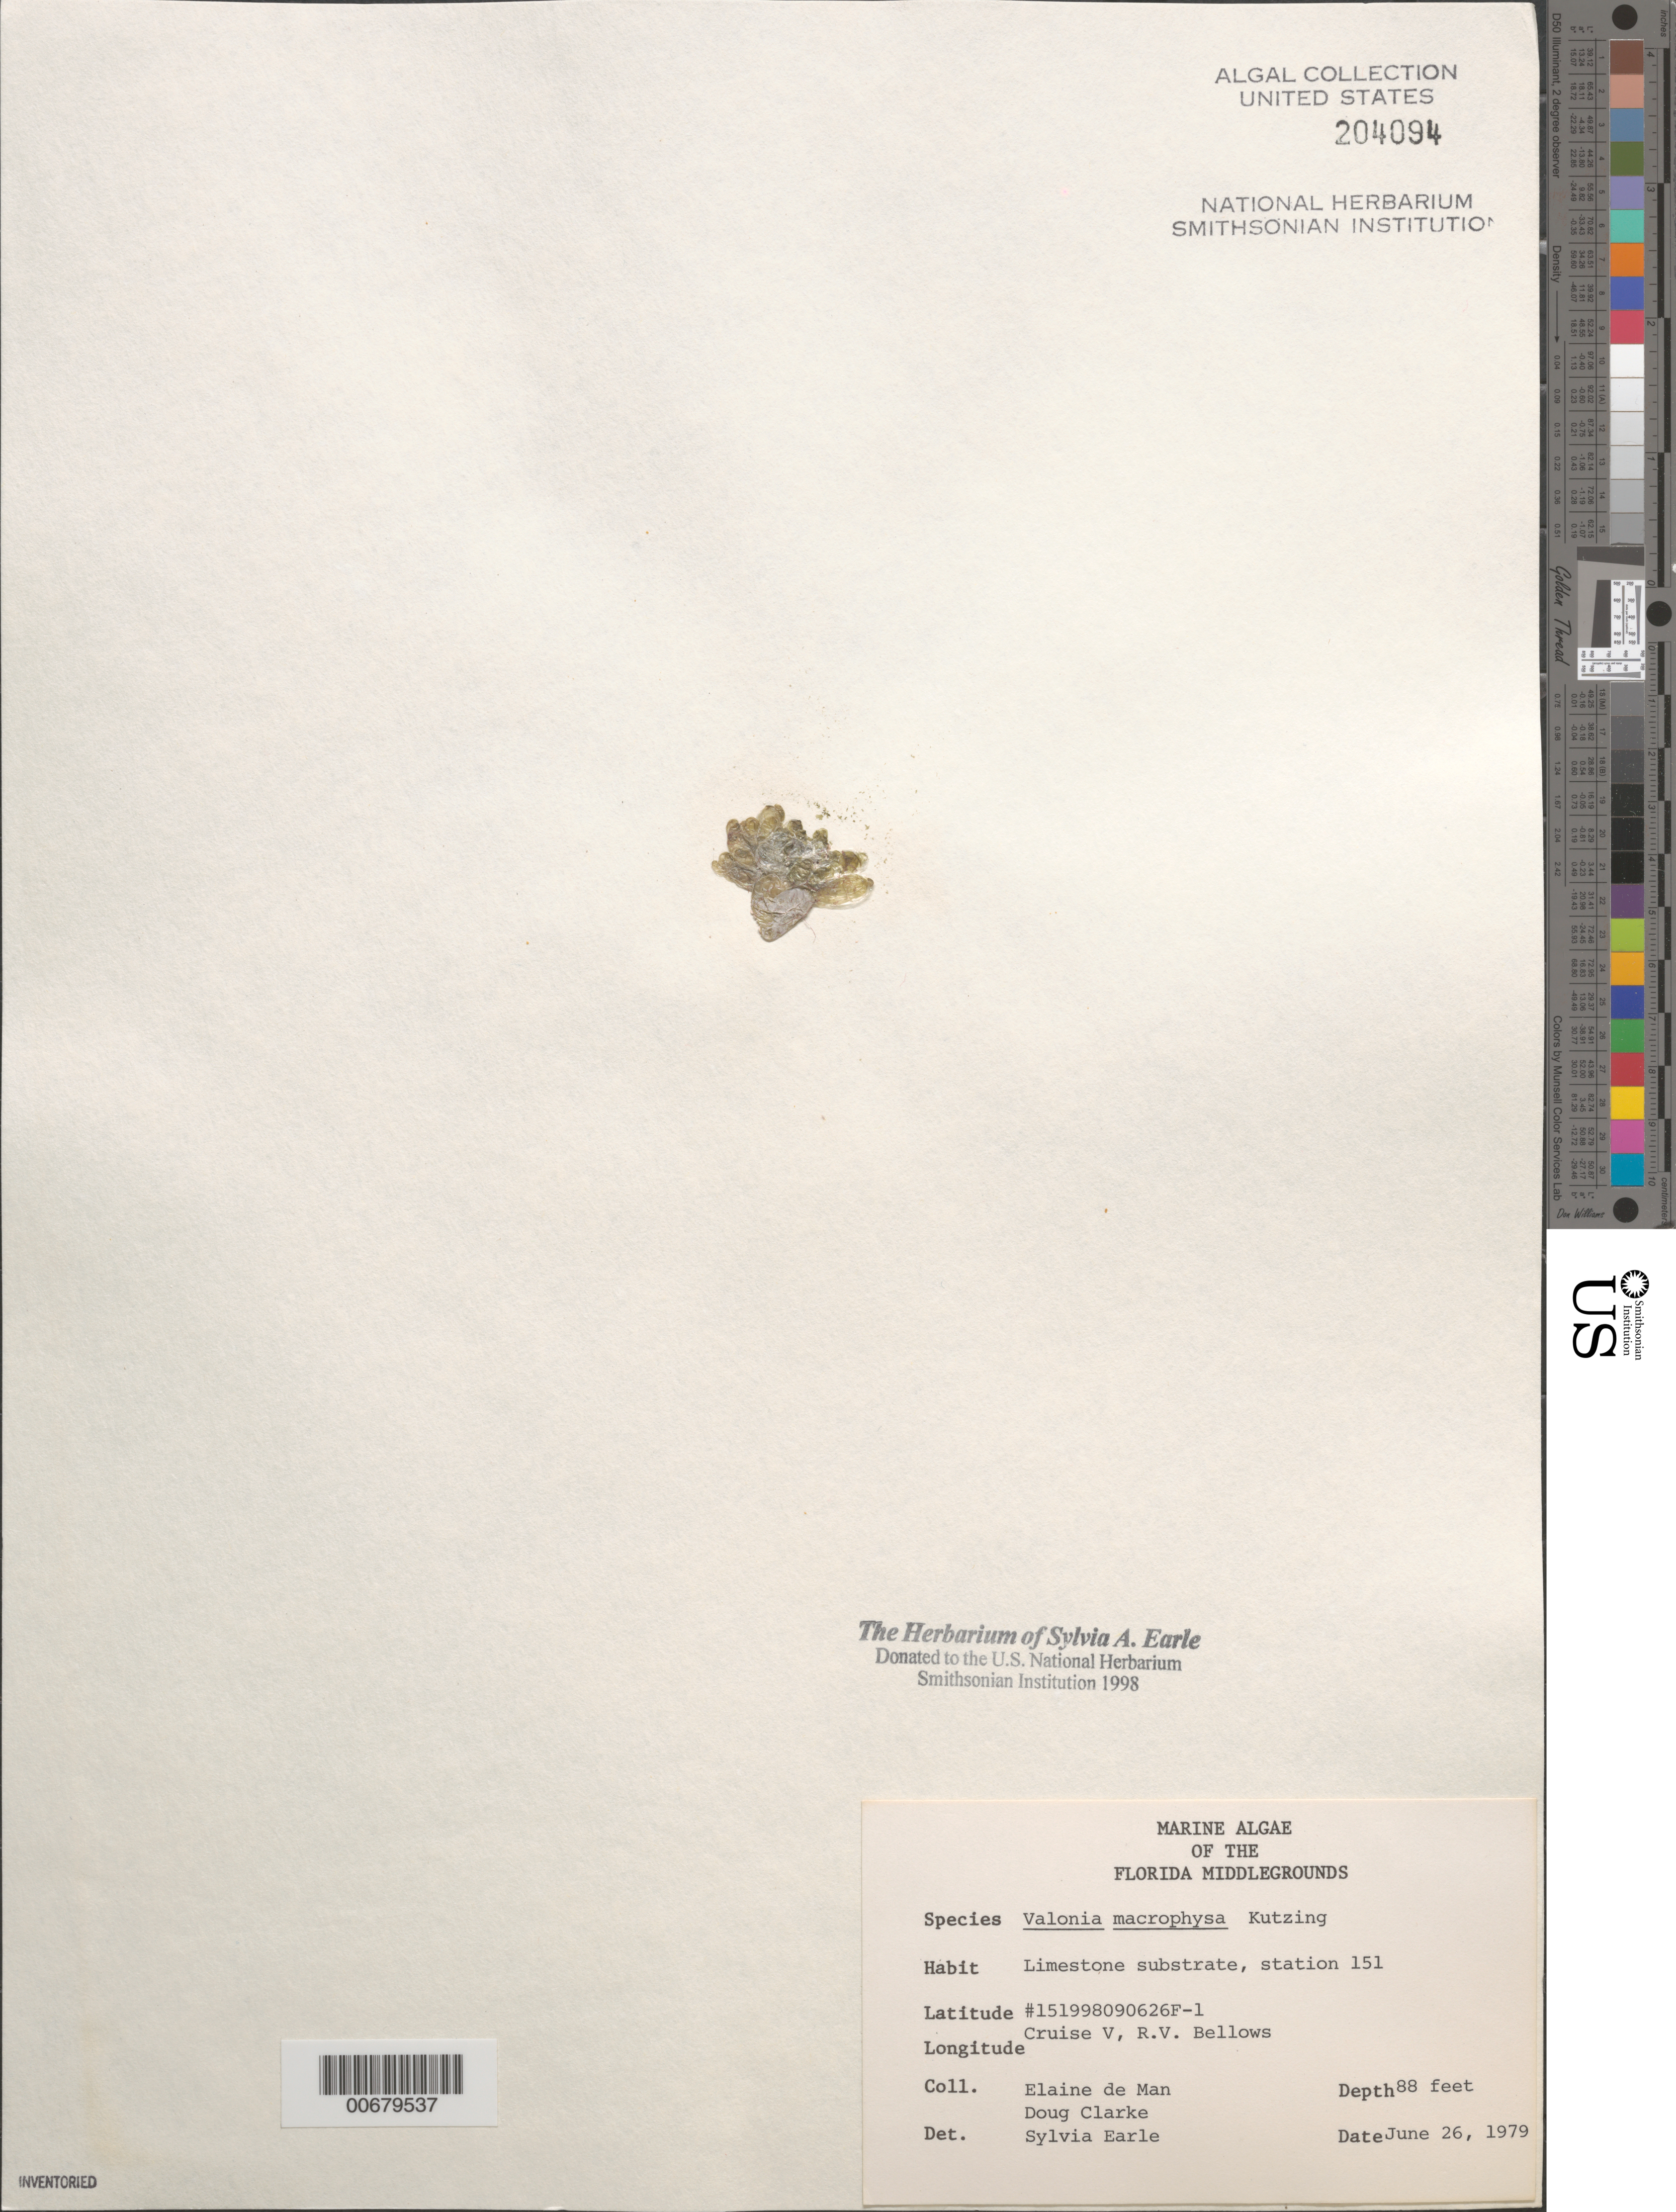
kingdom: Plantae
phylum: Chlorophyta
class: Ulvophyceae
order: Siphonocladales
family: Valoniaceae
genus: Valonia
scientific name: Valonia macrophysa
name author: Kütz.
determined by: Earle, S. A.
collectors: E. de Man & D. Clarke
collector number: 151998090626F-1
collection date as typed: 26 Jun 1979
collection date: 1979-06-26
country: United States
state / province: Florida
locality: Florida Middle Grounds, Gulf of Mexico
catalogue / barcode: US 204094